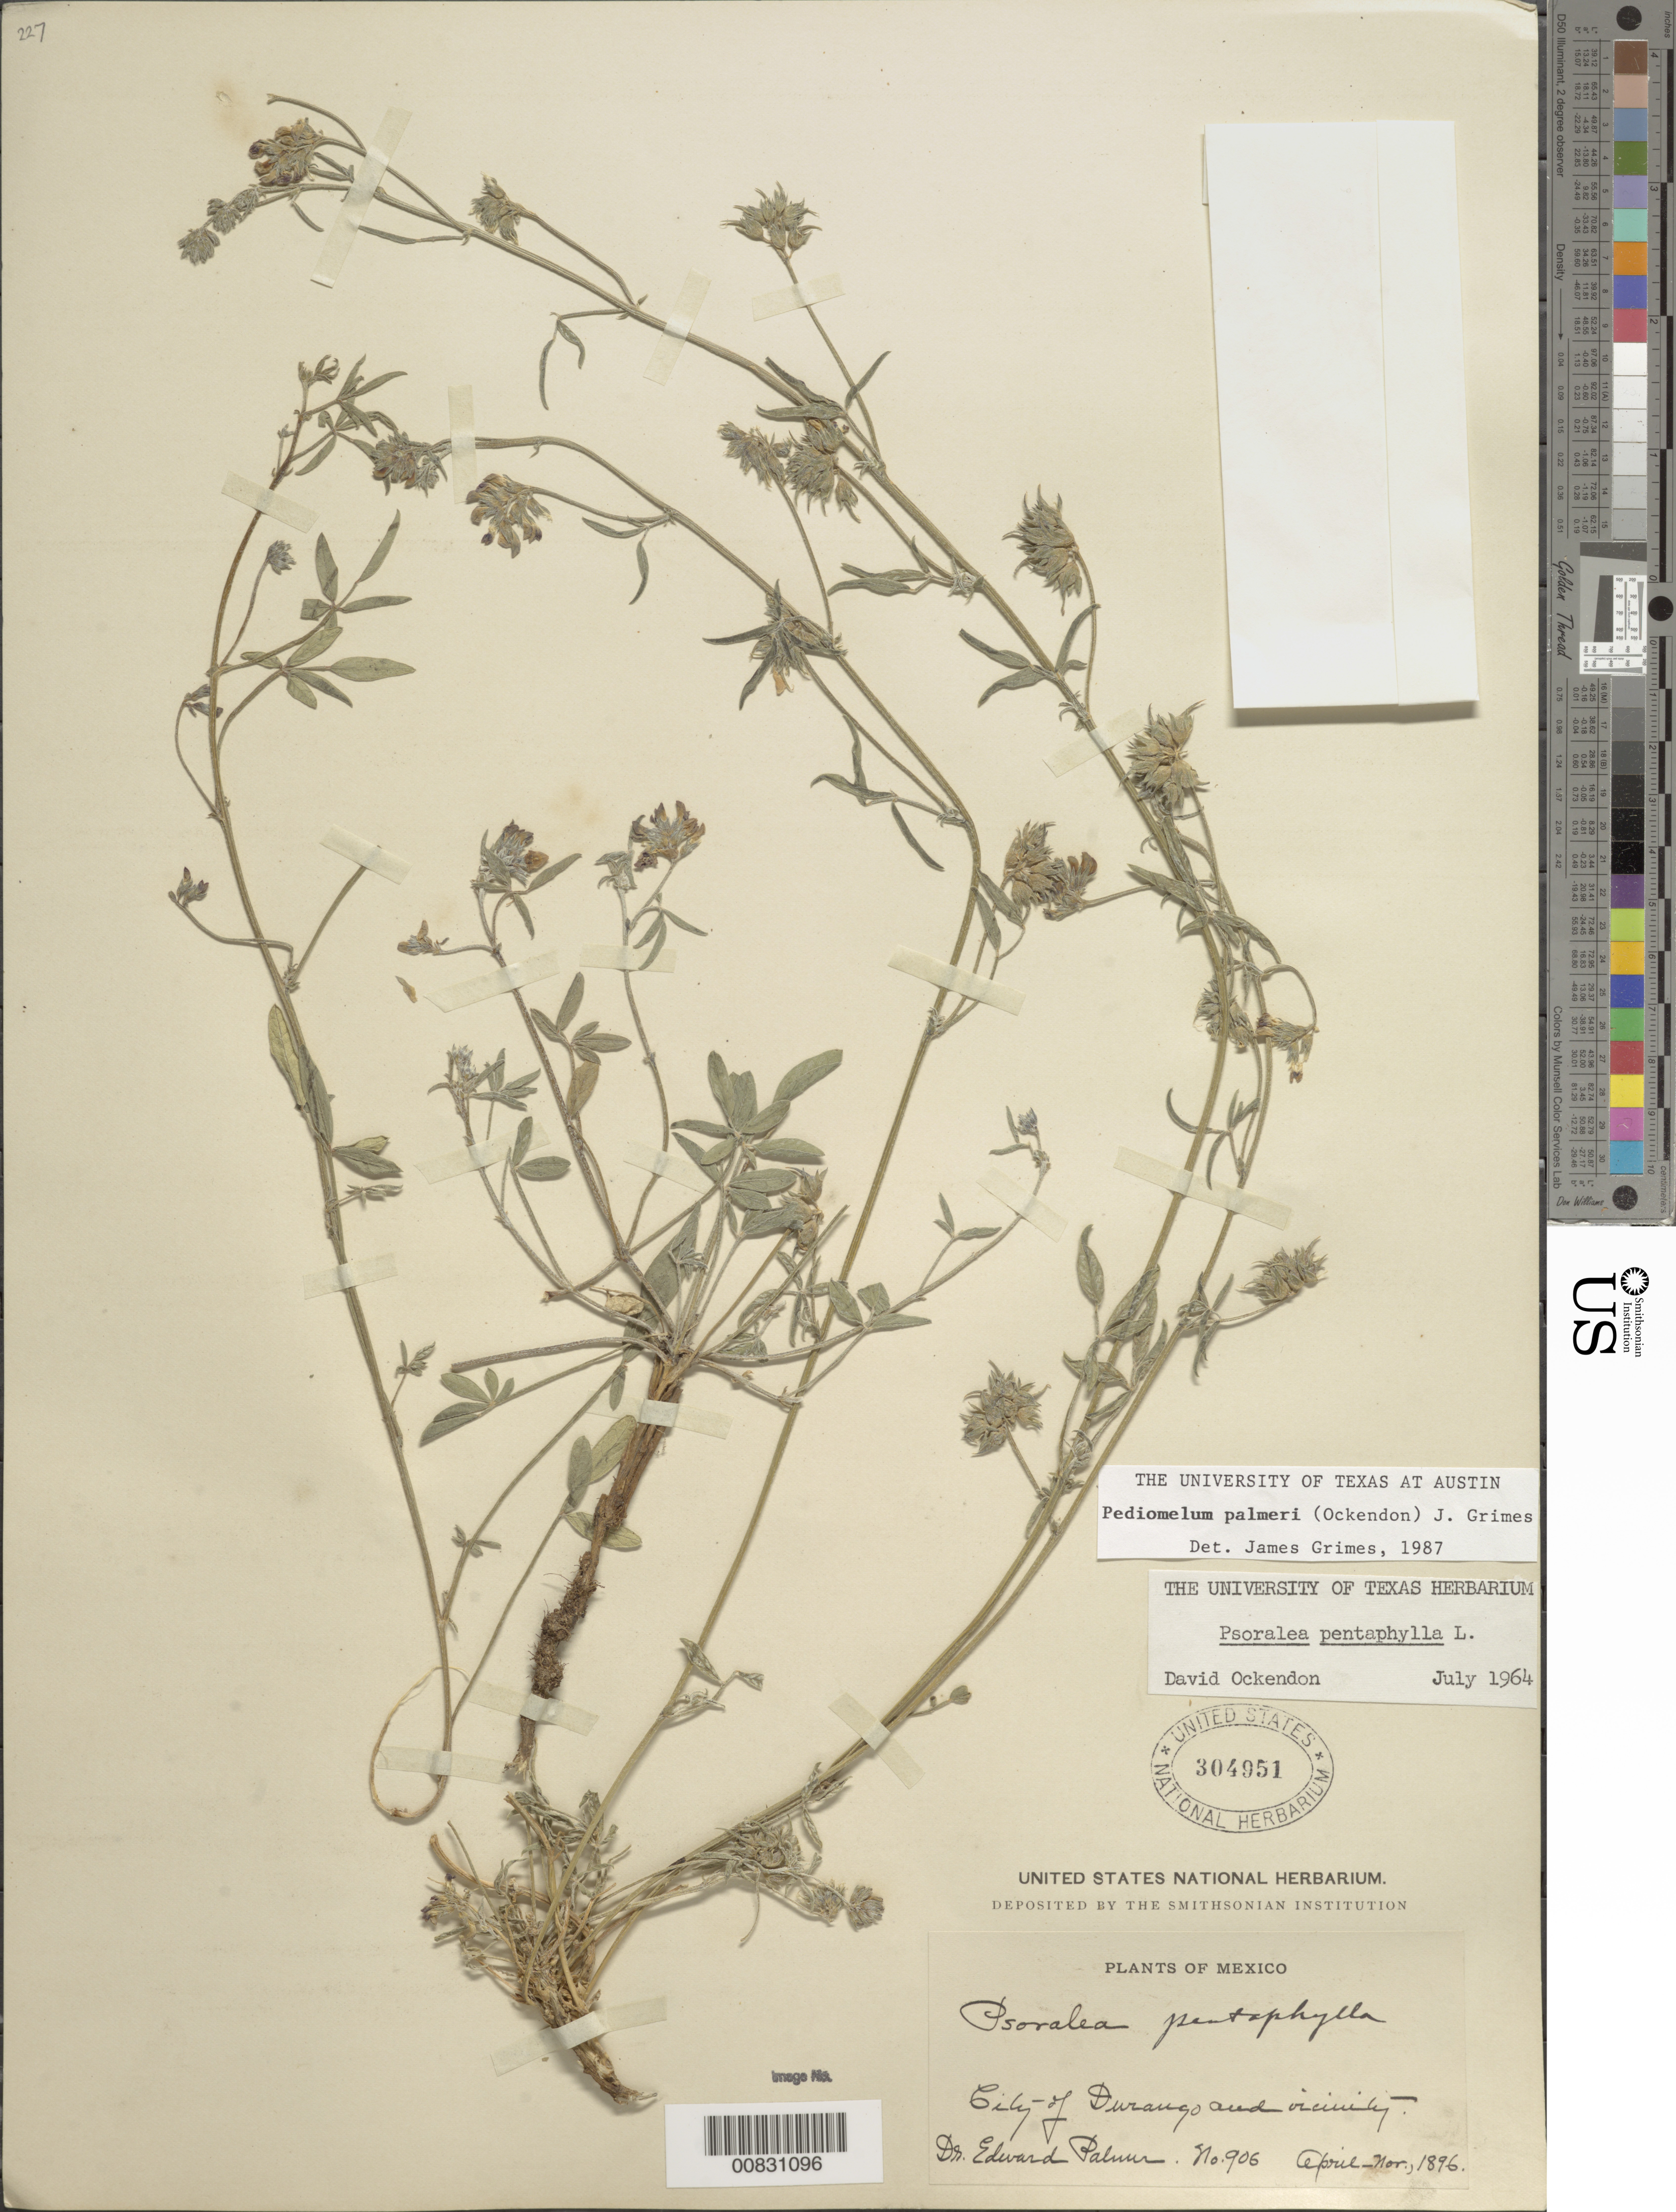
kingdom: Plantae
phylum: Tracheophyta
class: Magnoliopsida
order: Fabales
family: Fabaceae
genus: Pediomelum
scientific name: Pediomelum palmeri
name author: (Ockendon) J.W. Grimes ex Gandhi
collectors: E. Palmer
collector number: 906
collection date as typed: Apr 1896 to -- Nov 1896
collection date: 1896-04/1896-11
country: Mexico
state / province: Durango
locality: City of Durango and vicinity.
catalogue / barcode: US 304951